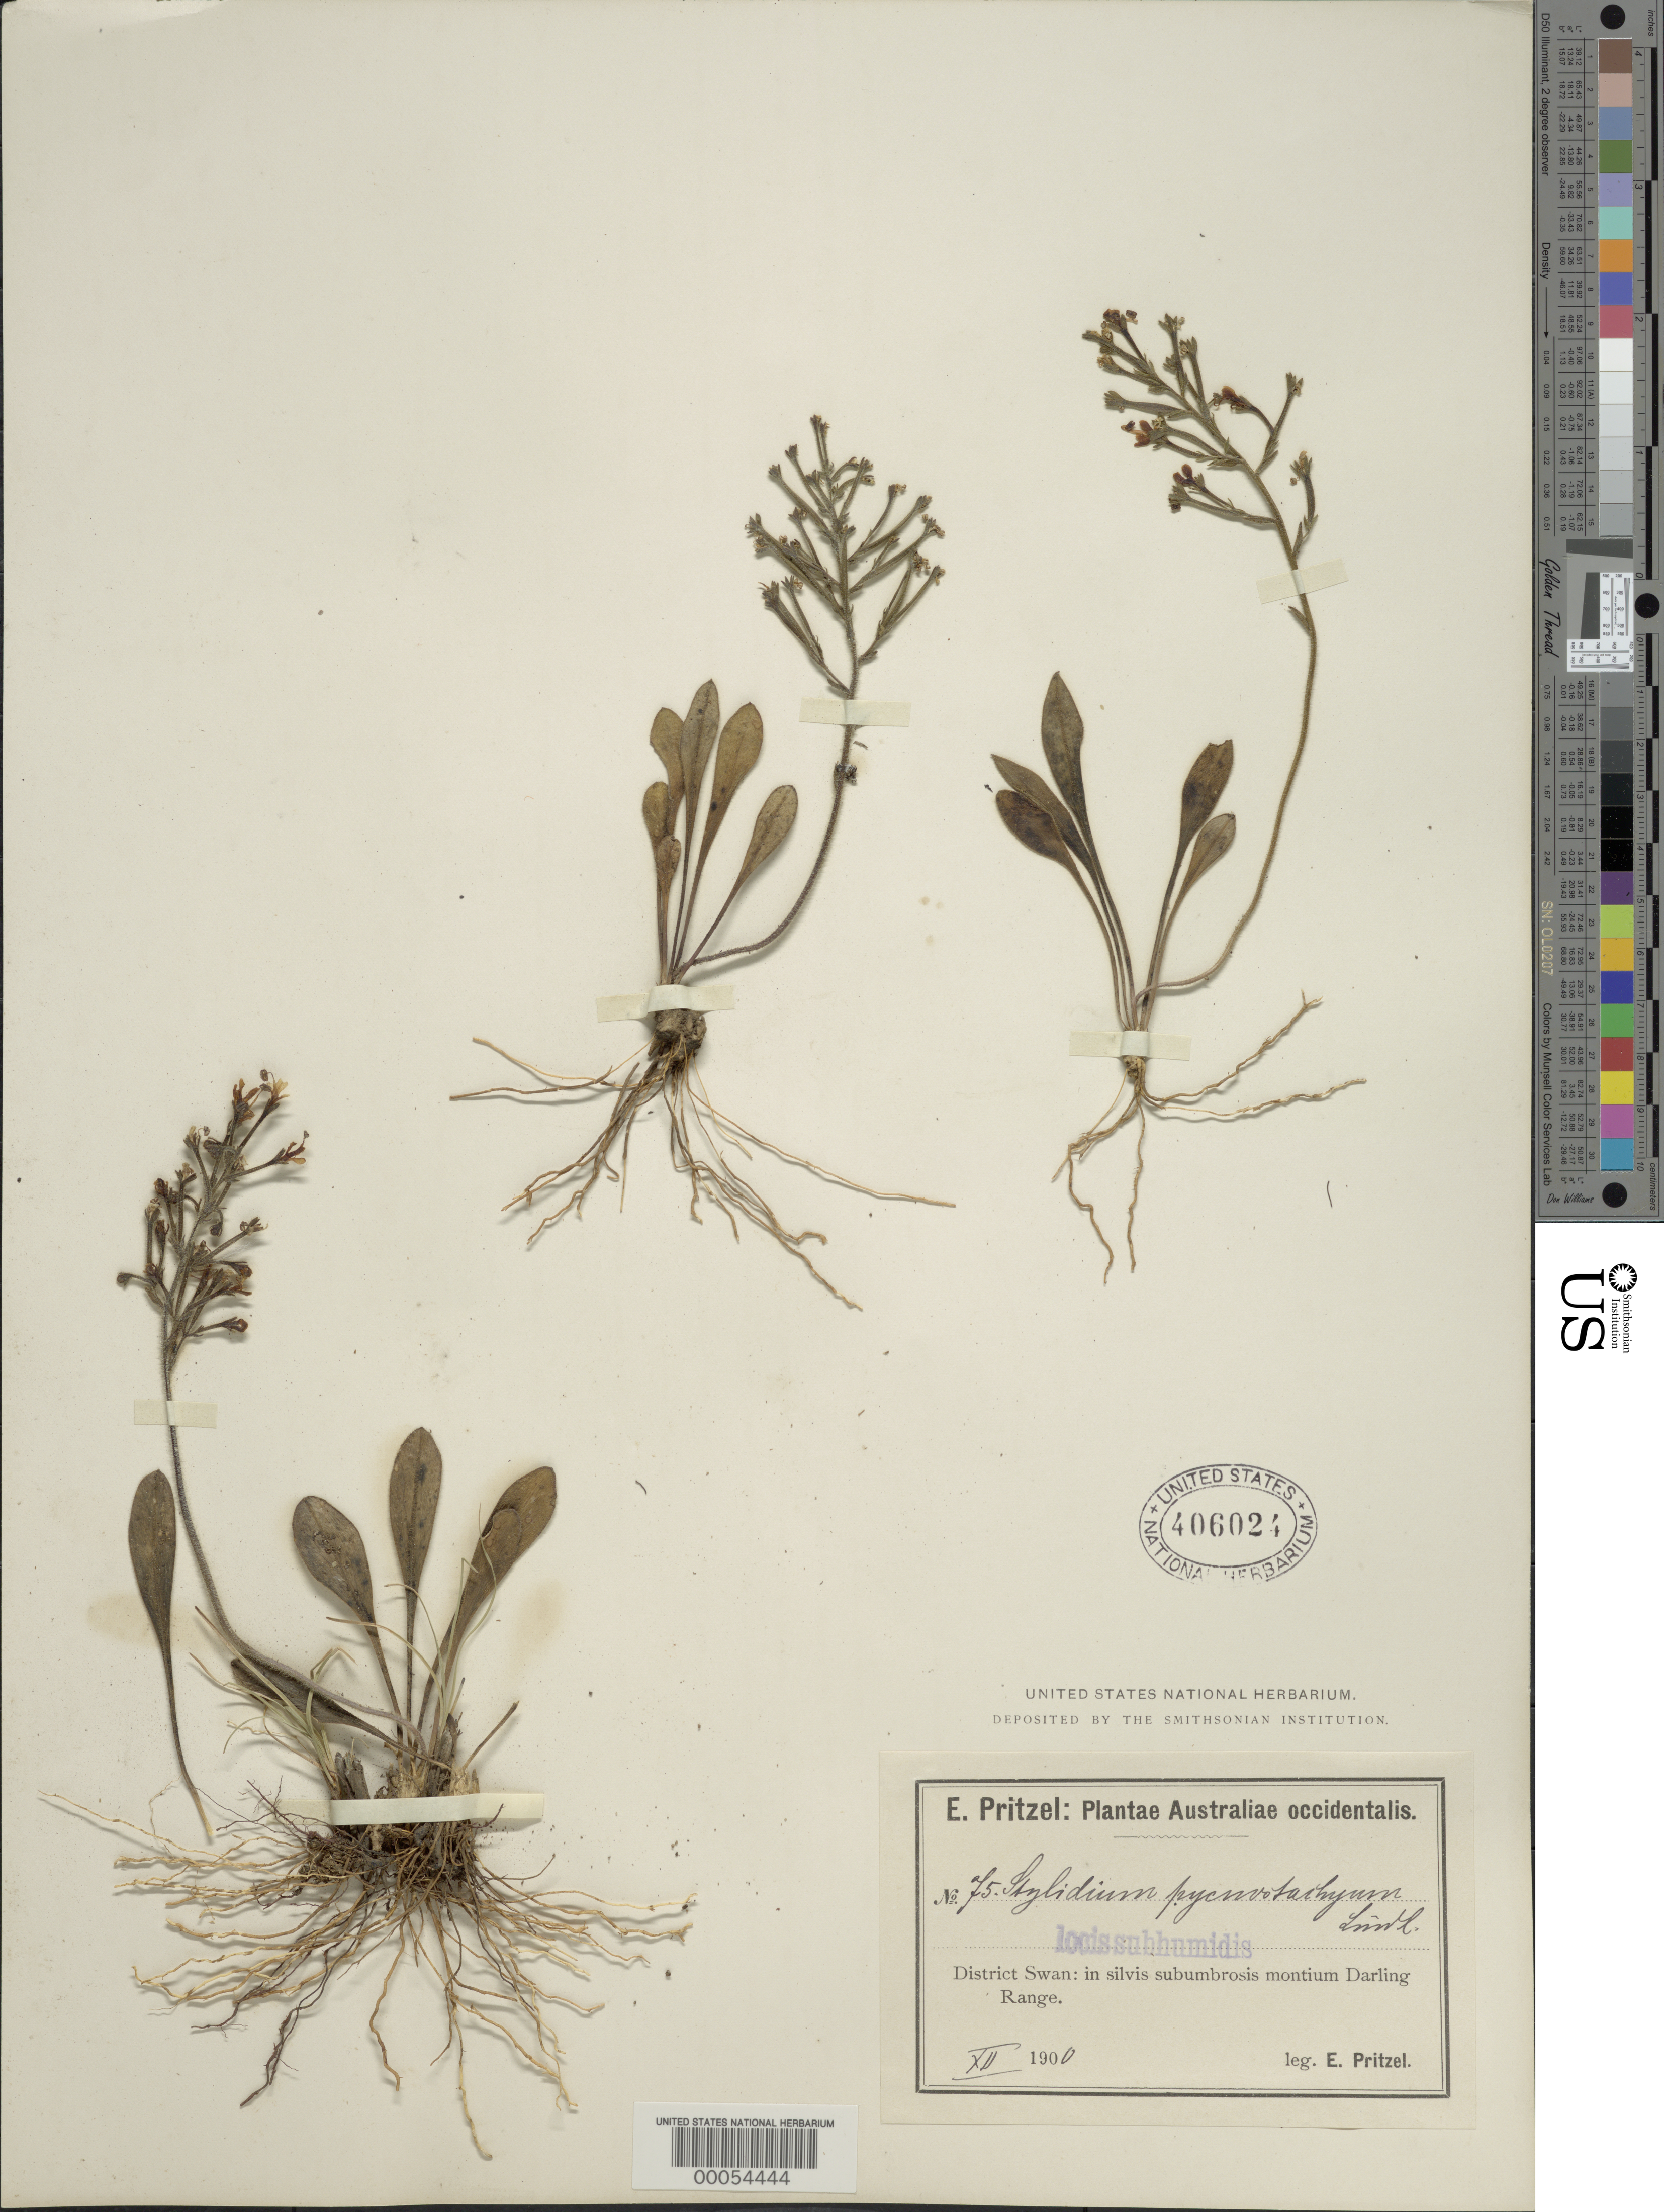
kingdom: Plantae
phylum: Tracheophyta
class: Magnoliopsida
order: Asterales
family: Stylidiaceae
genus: Stylidium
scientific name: Stylidium pyncnostachyum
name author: Lindl.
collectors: E. G. Pritzel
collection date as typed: Dec 1900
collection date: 1900-12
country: Australia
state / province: Western Australia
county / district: Swan Swan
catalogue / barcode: US 406024